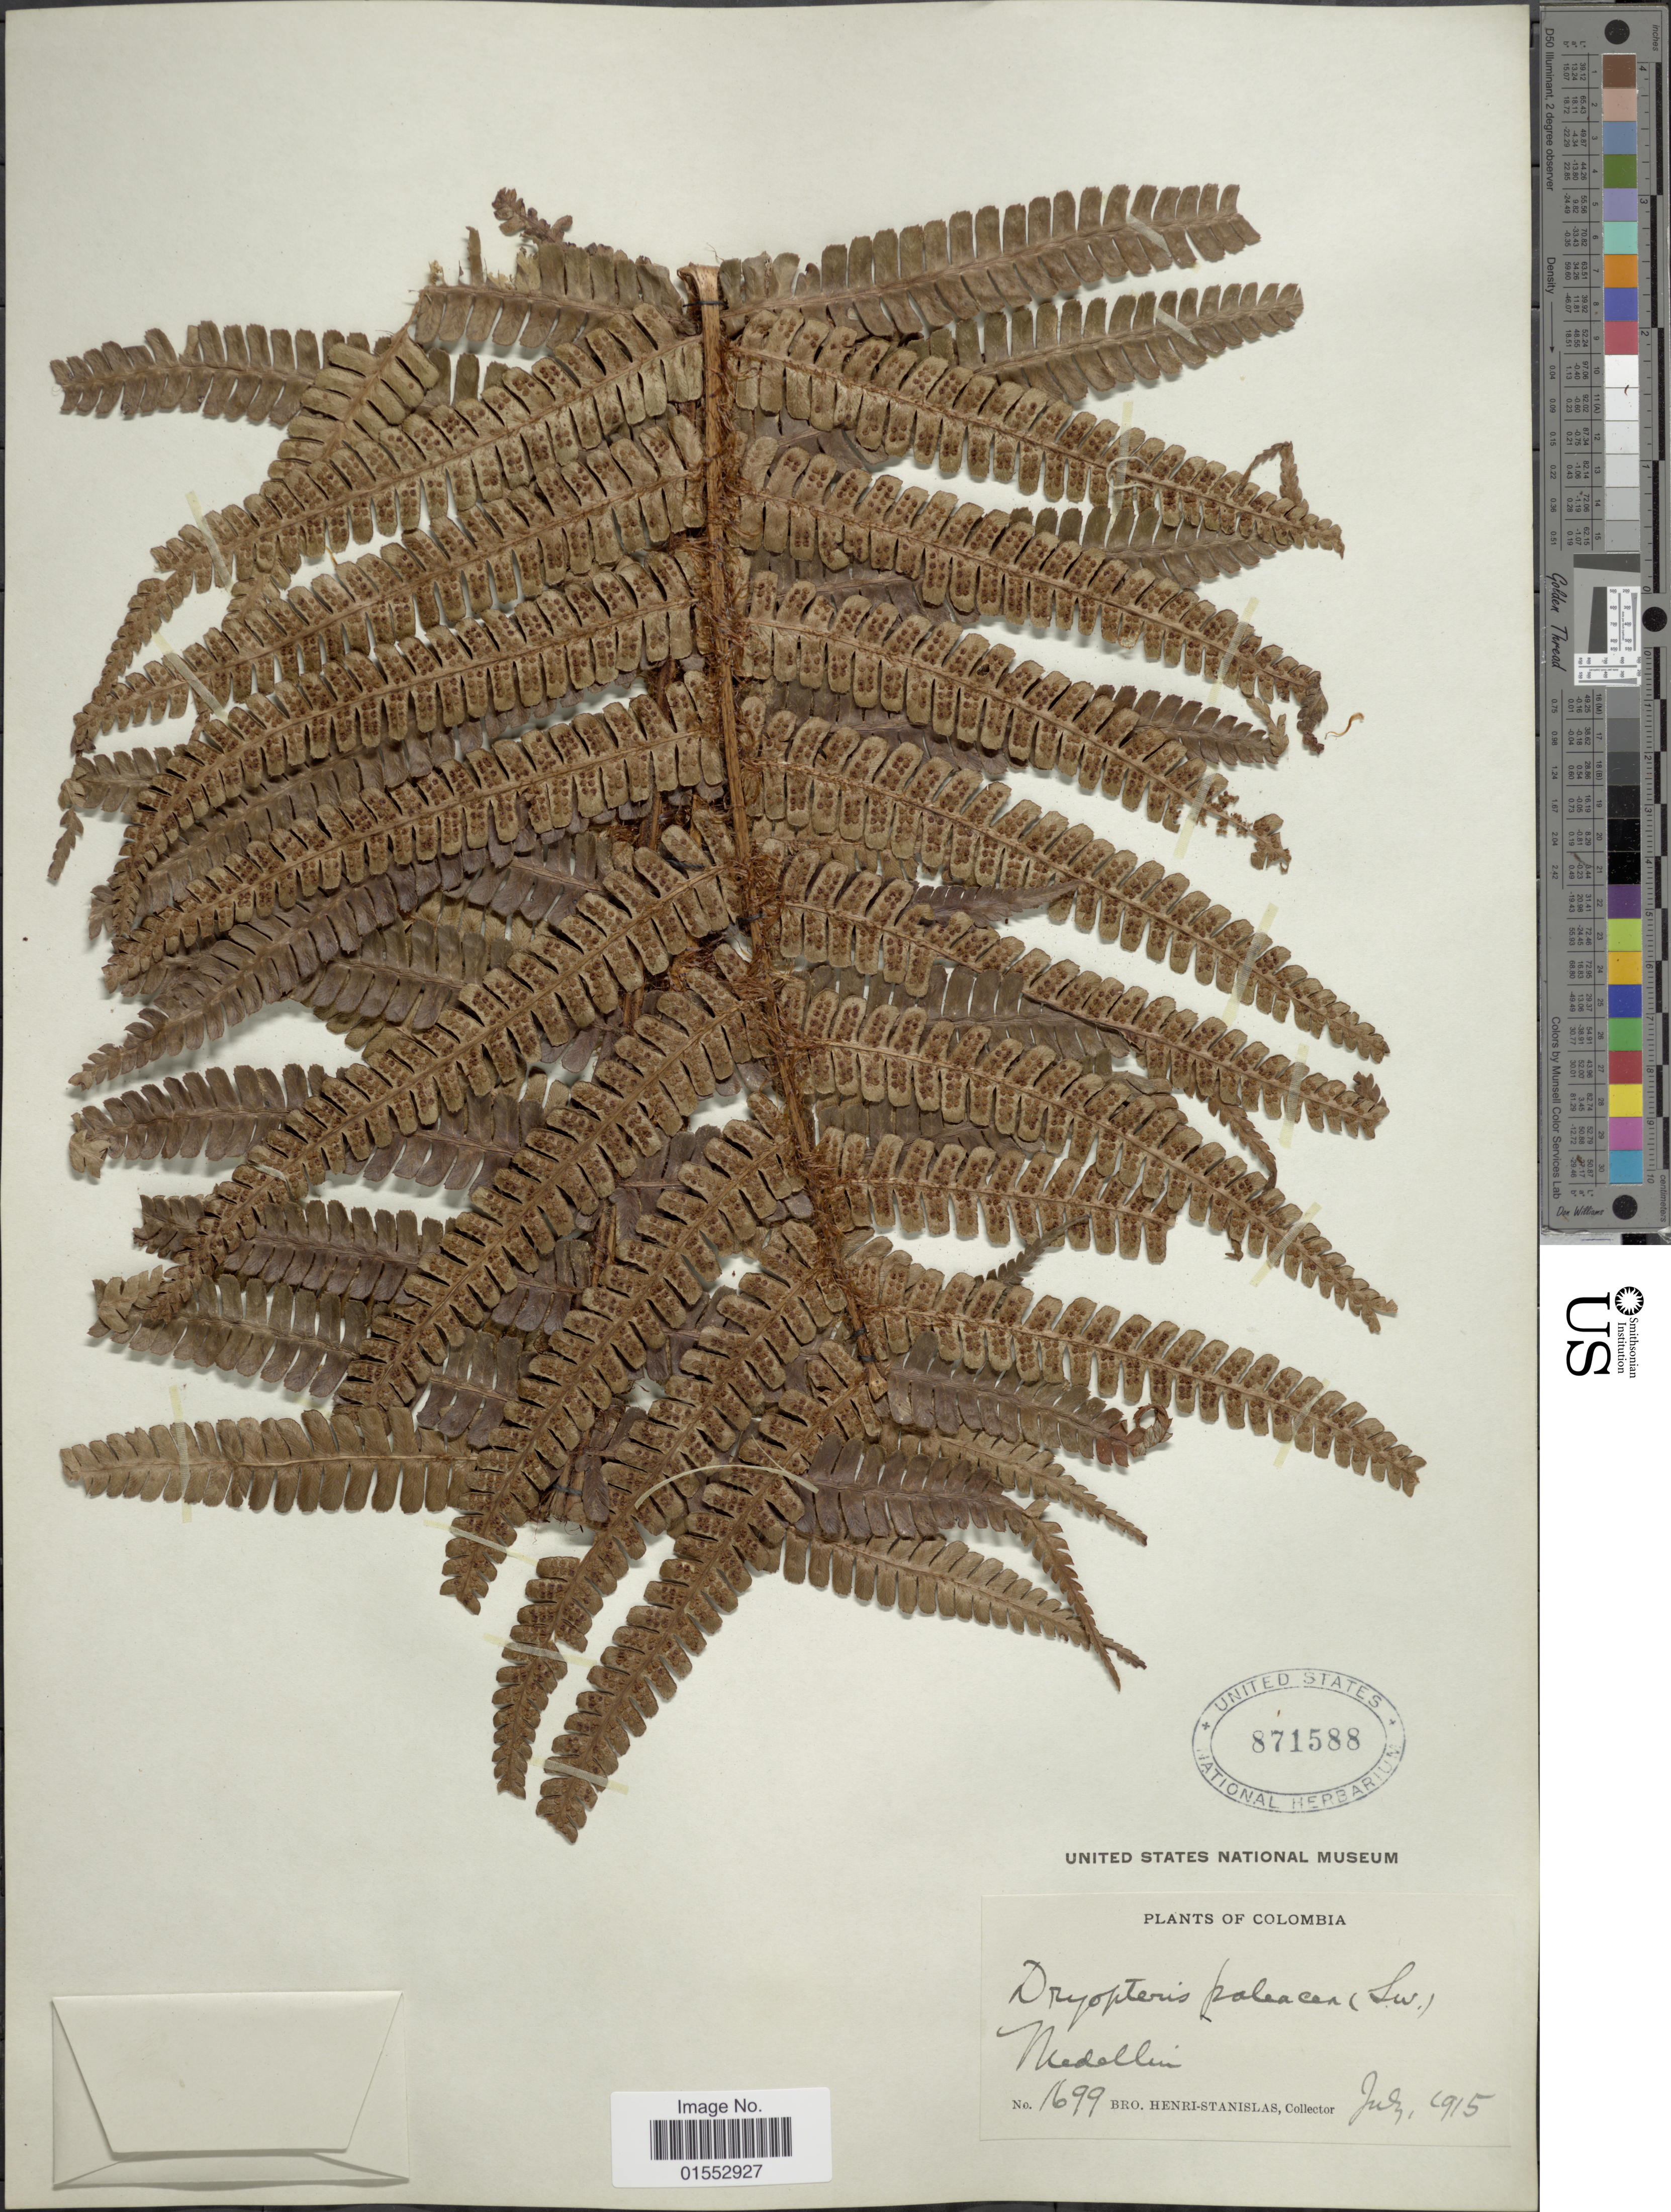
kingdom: Plantae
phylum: Tracheophyta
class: Polypodiopsida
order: Polypodiales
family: Dryopteridaceae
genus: Dryopteris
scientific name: Dryopteris wallichiana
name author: (Spreng.) Hyl.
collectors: Henri-Stanislas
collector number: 1699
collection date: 1915-07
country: Colombia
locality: Medellin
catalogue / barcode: US 871588